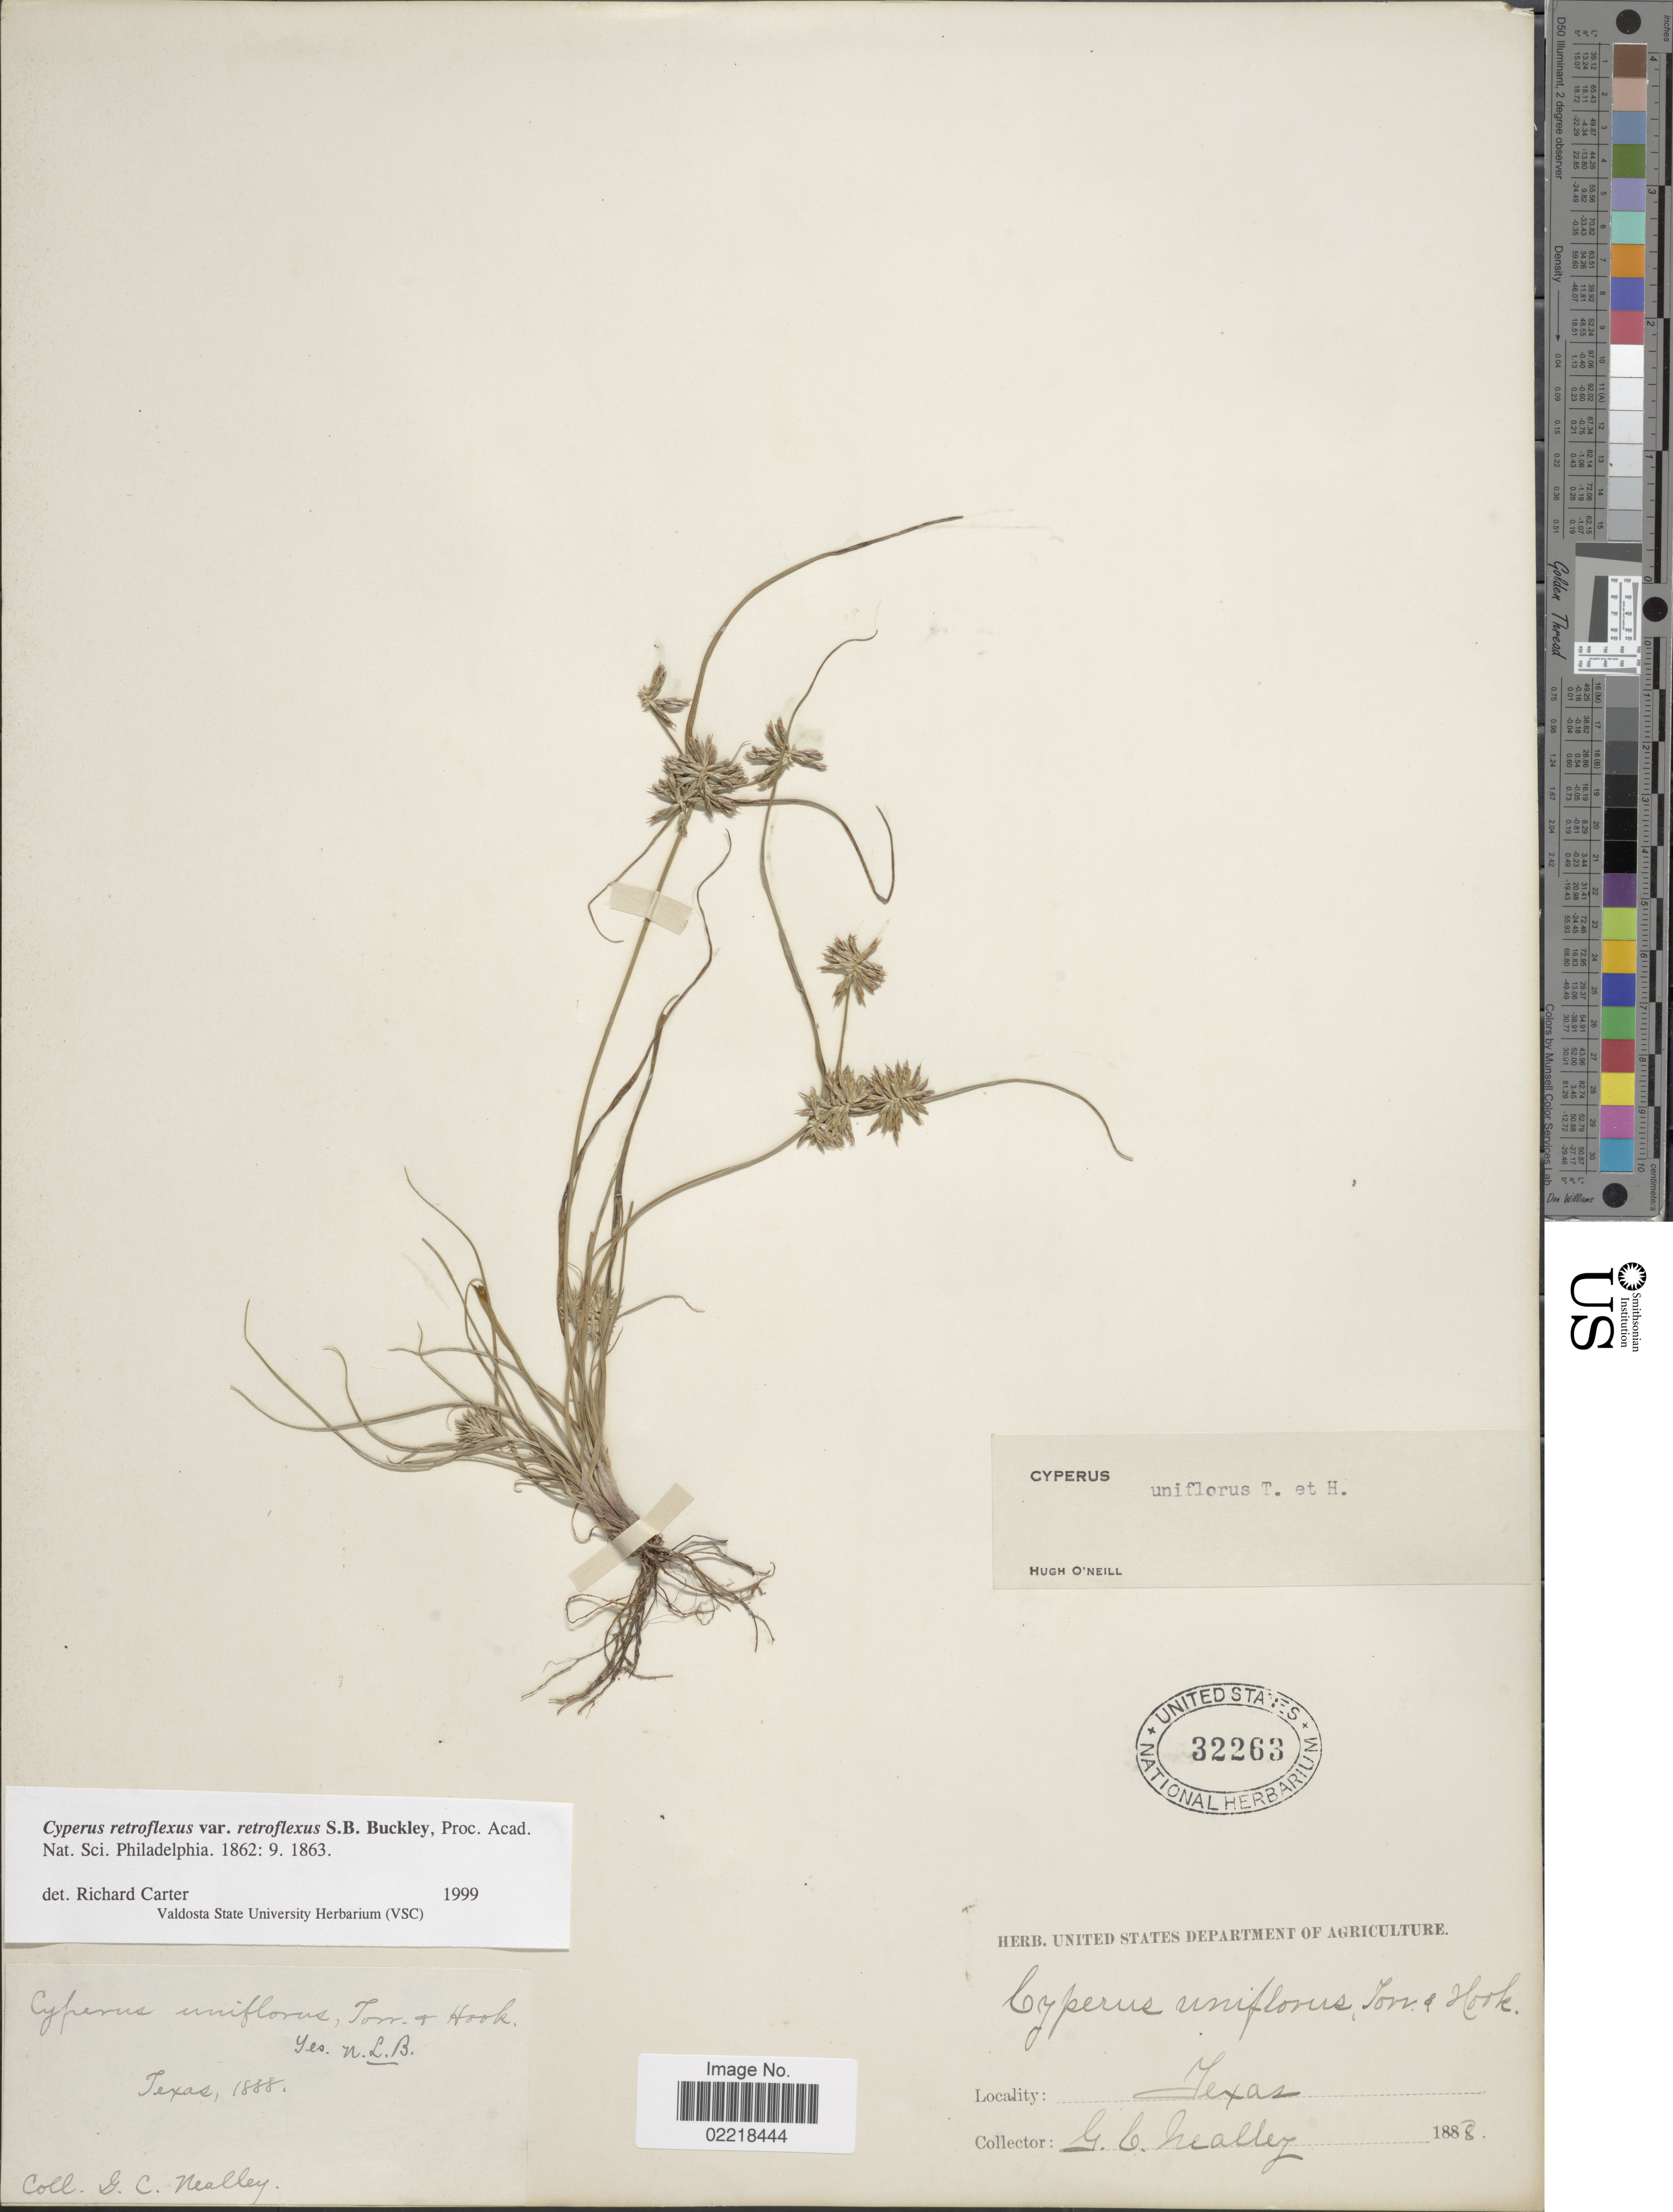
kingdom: Plantae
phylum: Tracheophyta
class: Liliopsida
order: Poales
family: Cyperaceae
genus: Cyperus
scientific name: Cyperus retroflexus var. retroflexus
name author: Buckley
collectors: G. C. Nealley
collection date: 1888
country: United States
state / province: Texas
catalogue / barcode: US 32263